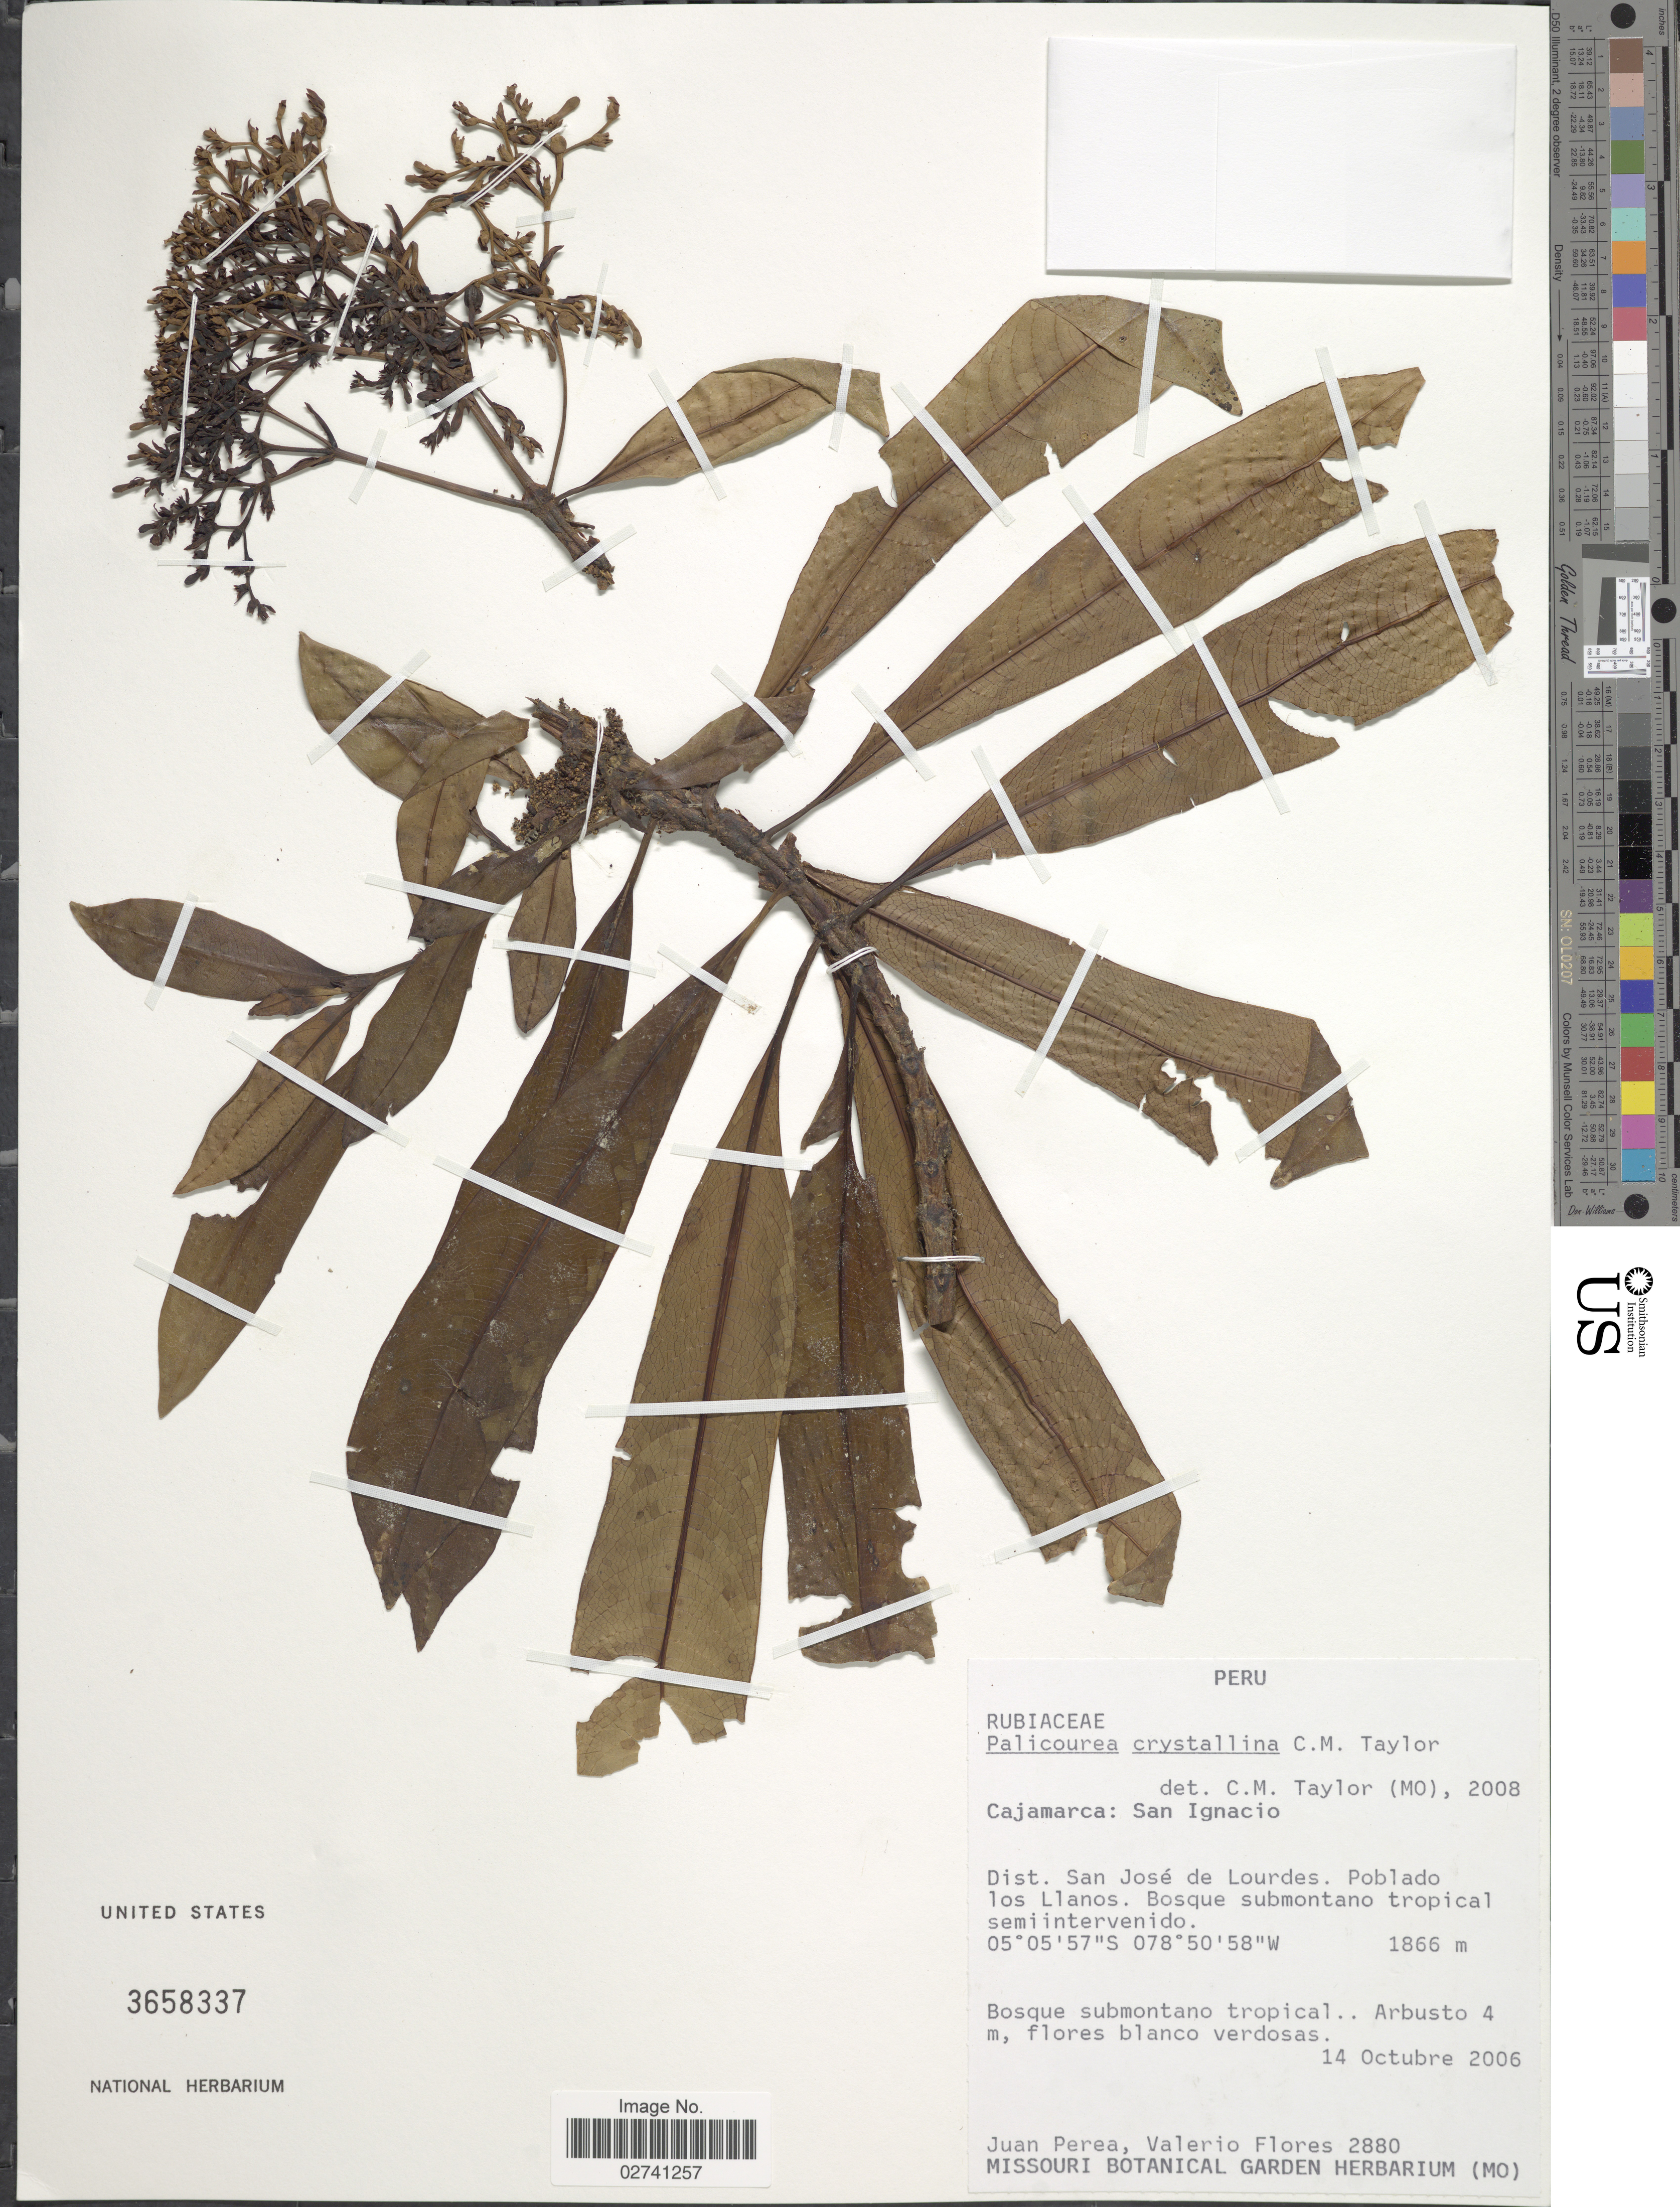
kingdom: Plantae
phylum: Tracheophyta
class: Magnoliopsida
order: Gentianales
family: Rubiaceae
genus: Palicourea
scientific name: Palicourea crystallina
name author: C.M. Taylor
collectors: J. Perea & V. Flores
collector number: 2880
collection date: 2006-10-14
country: Peru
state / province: Cajamarca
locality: San Ignacio. Dist. San José de Lourdes. Poblado los Llanos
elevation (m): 1866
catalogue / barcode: US 3658337